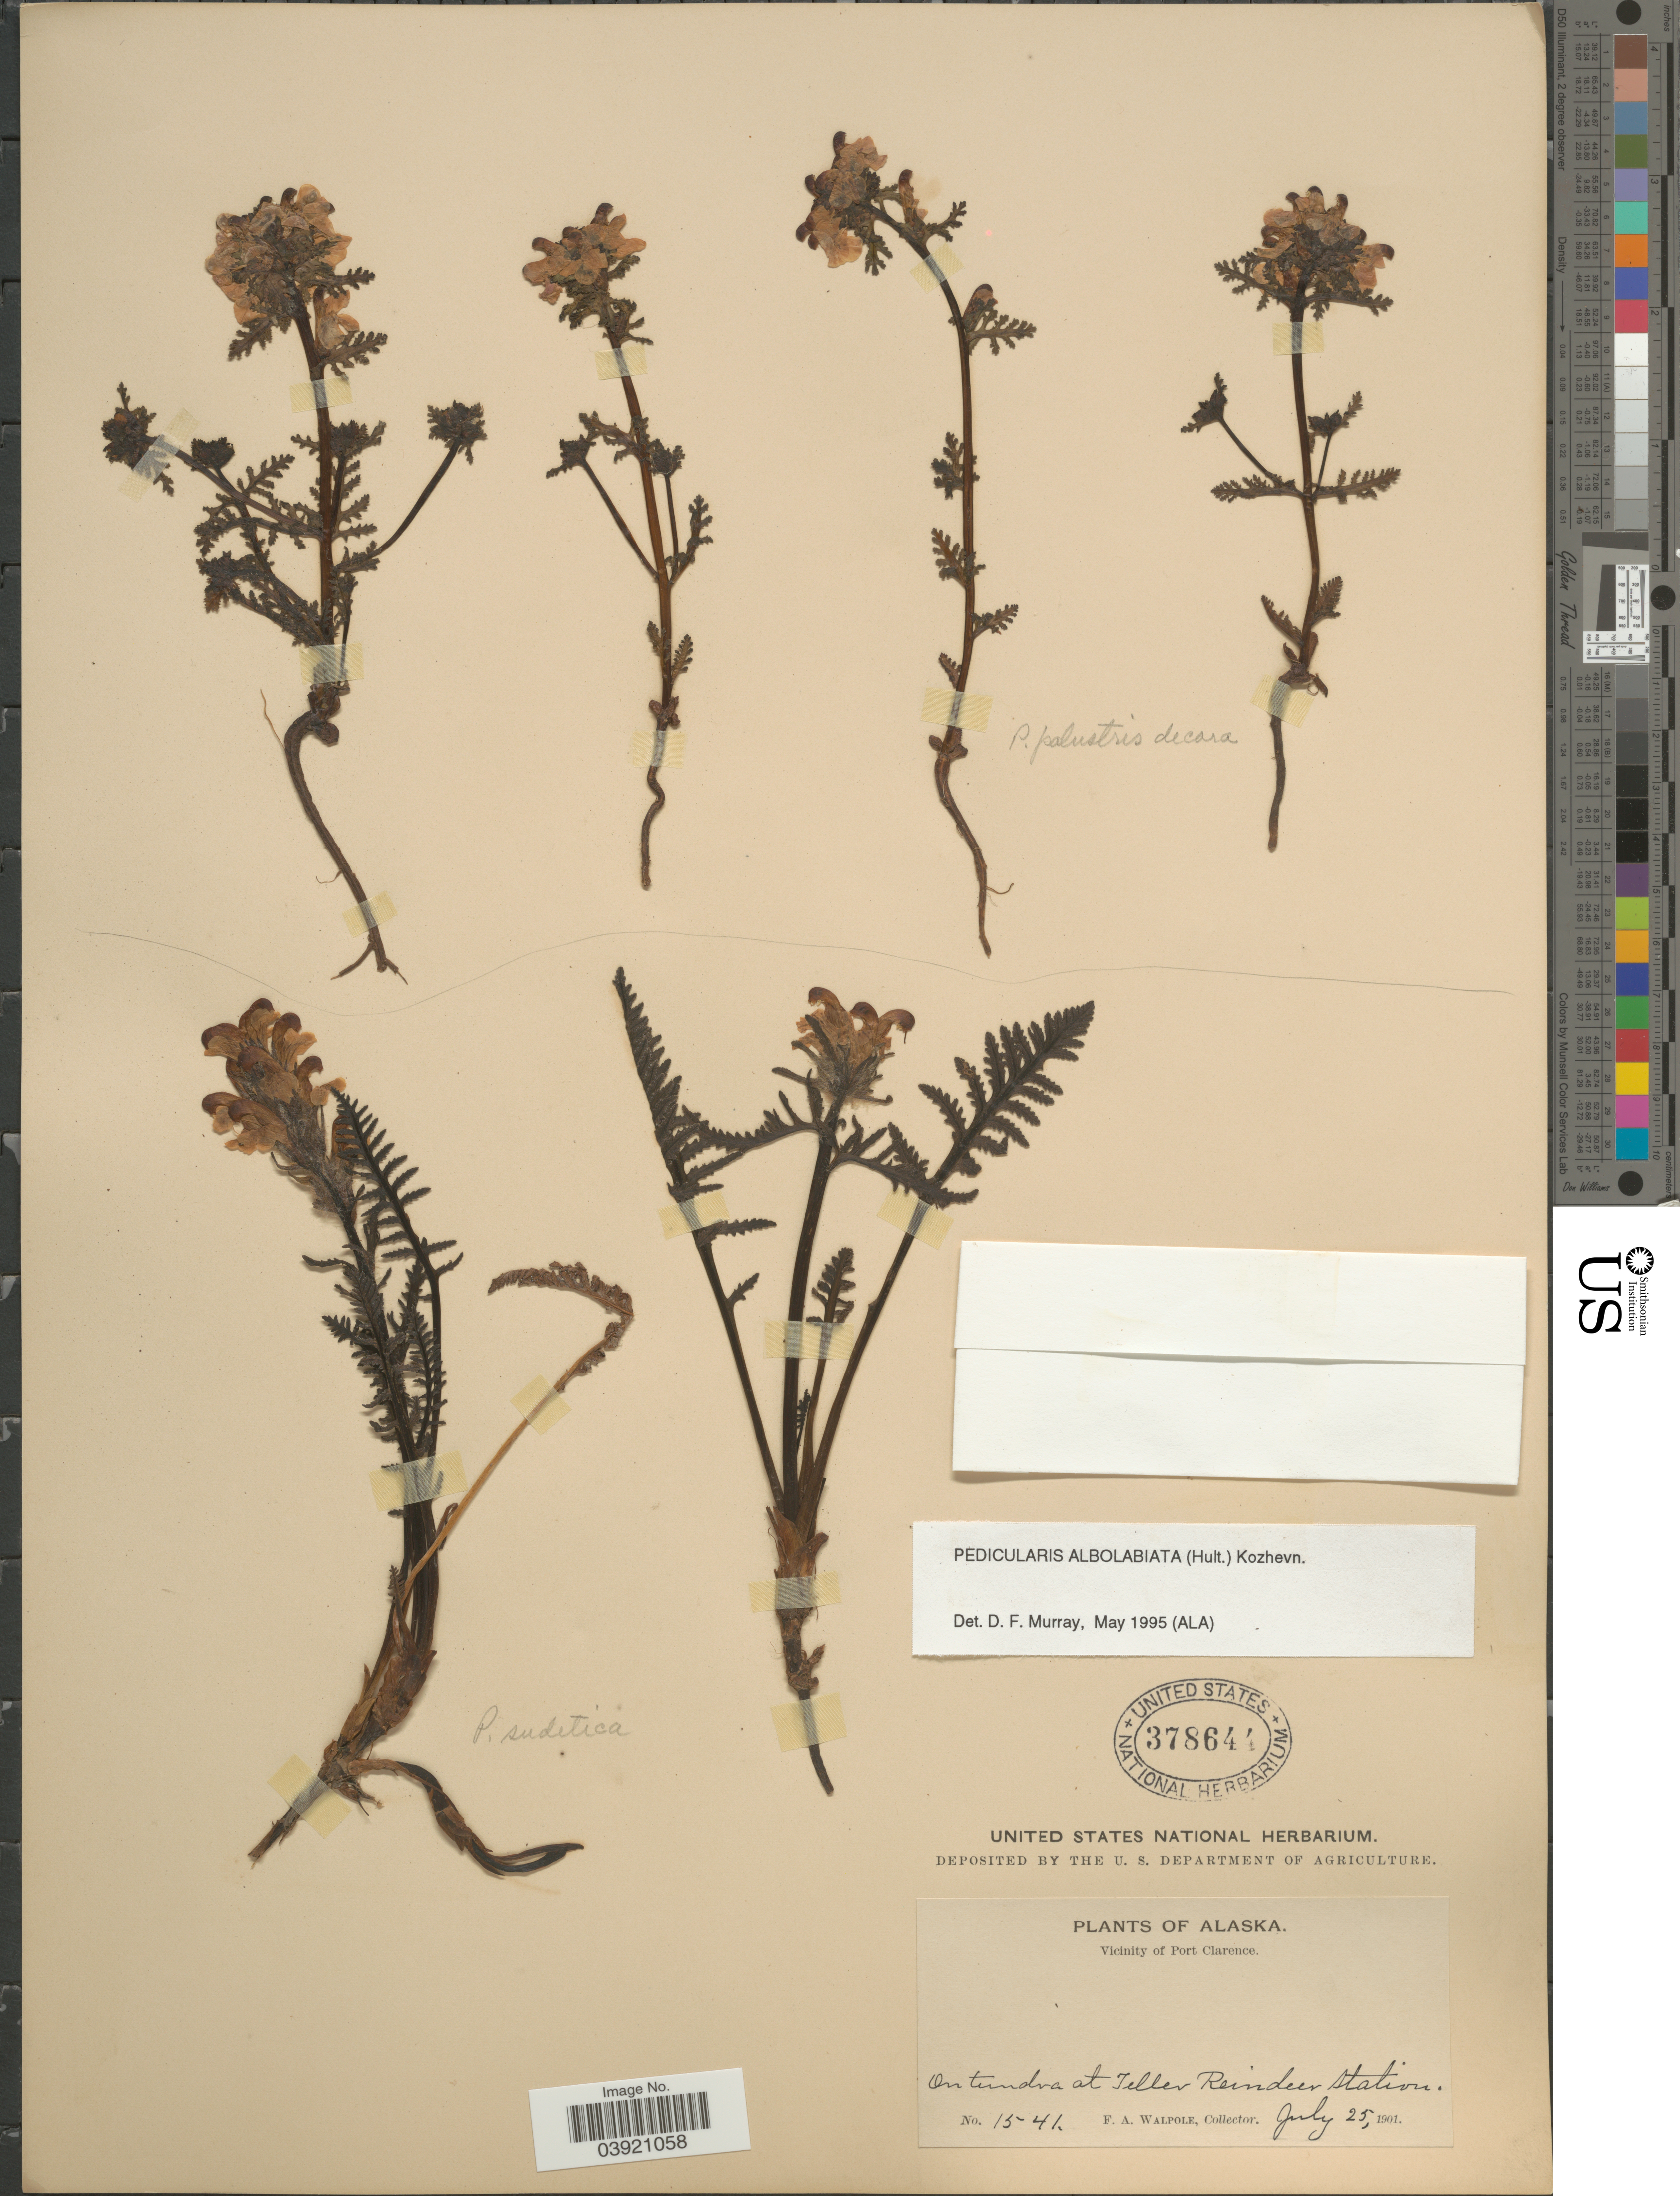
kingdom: Plantae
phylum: Tracheophyta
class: Magnoliopsida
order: Lamiales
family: Orobanchaceae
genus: Pedicularis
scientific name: Pedicularis albolabiata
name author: (Hultén) Kozhevn.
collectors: F. Walpole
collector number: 1541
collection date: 1901-07-25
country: United States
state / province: Alaska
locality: Vicinity of Port Clarence. On tundra at Teller Reindeer Station.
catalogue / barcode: US 378644